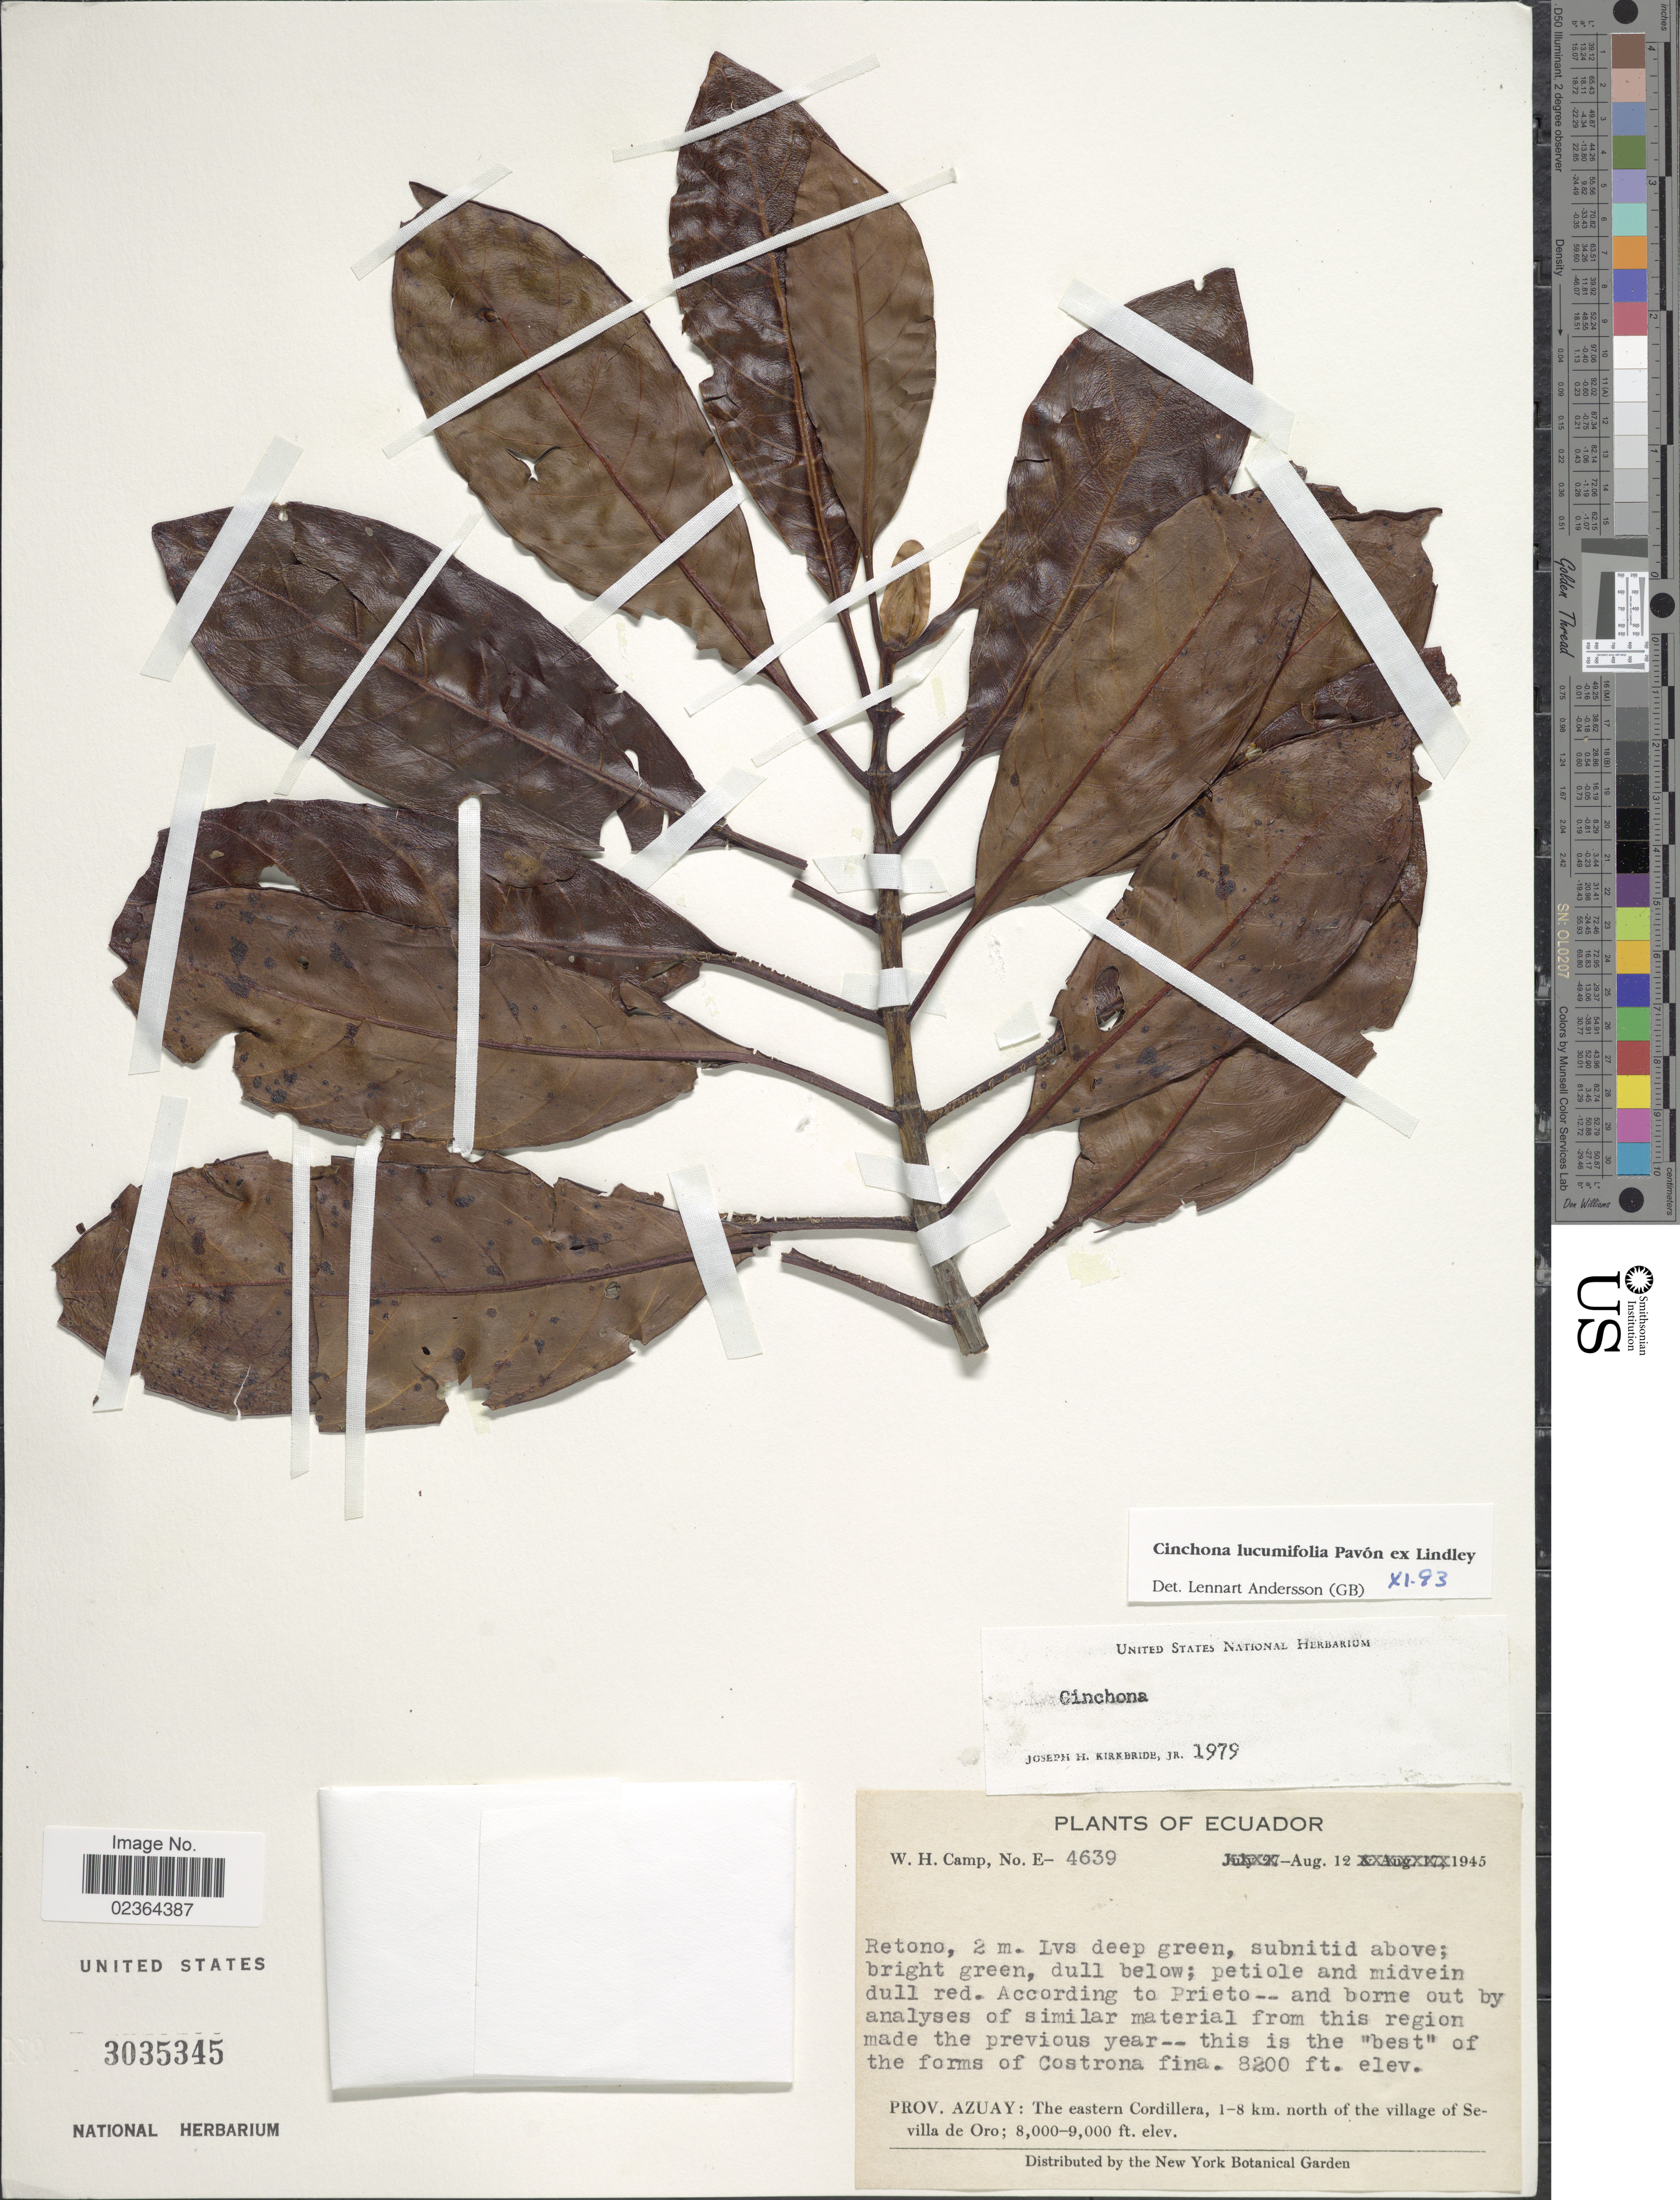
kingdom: Plantae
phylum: Tracheophyta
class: Magnoliopsida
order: Gentianales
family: Rubiaceae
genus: Cinchona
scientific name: Cinchona lucumifolia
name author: Pav. ex Lindl.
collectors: W. H. Camp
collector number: E-4639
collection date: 1945-08-12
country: Ecuador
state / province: Azuay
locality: Prov. Azuay: The eastern Cordillera, 1-8 km. north of the village of Sevilla de Oro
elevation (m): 2499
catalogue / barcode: US 3035345